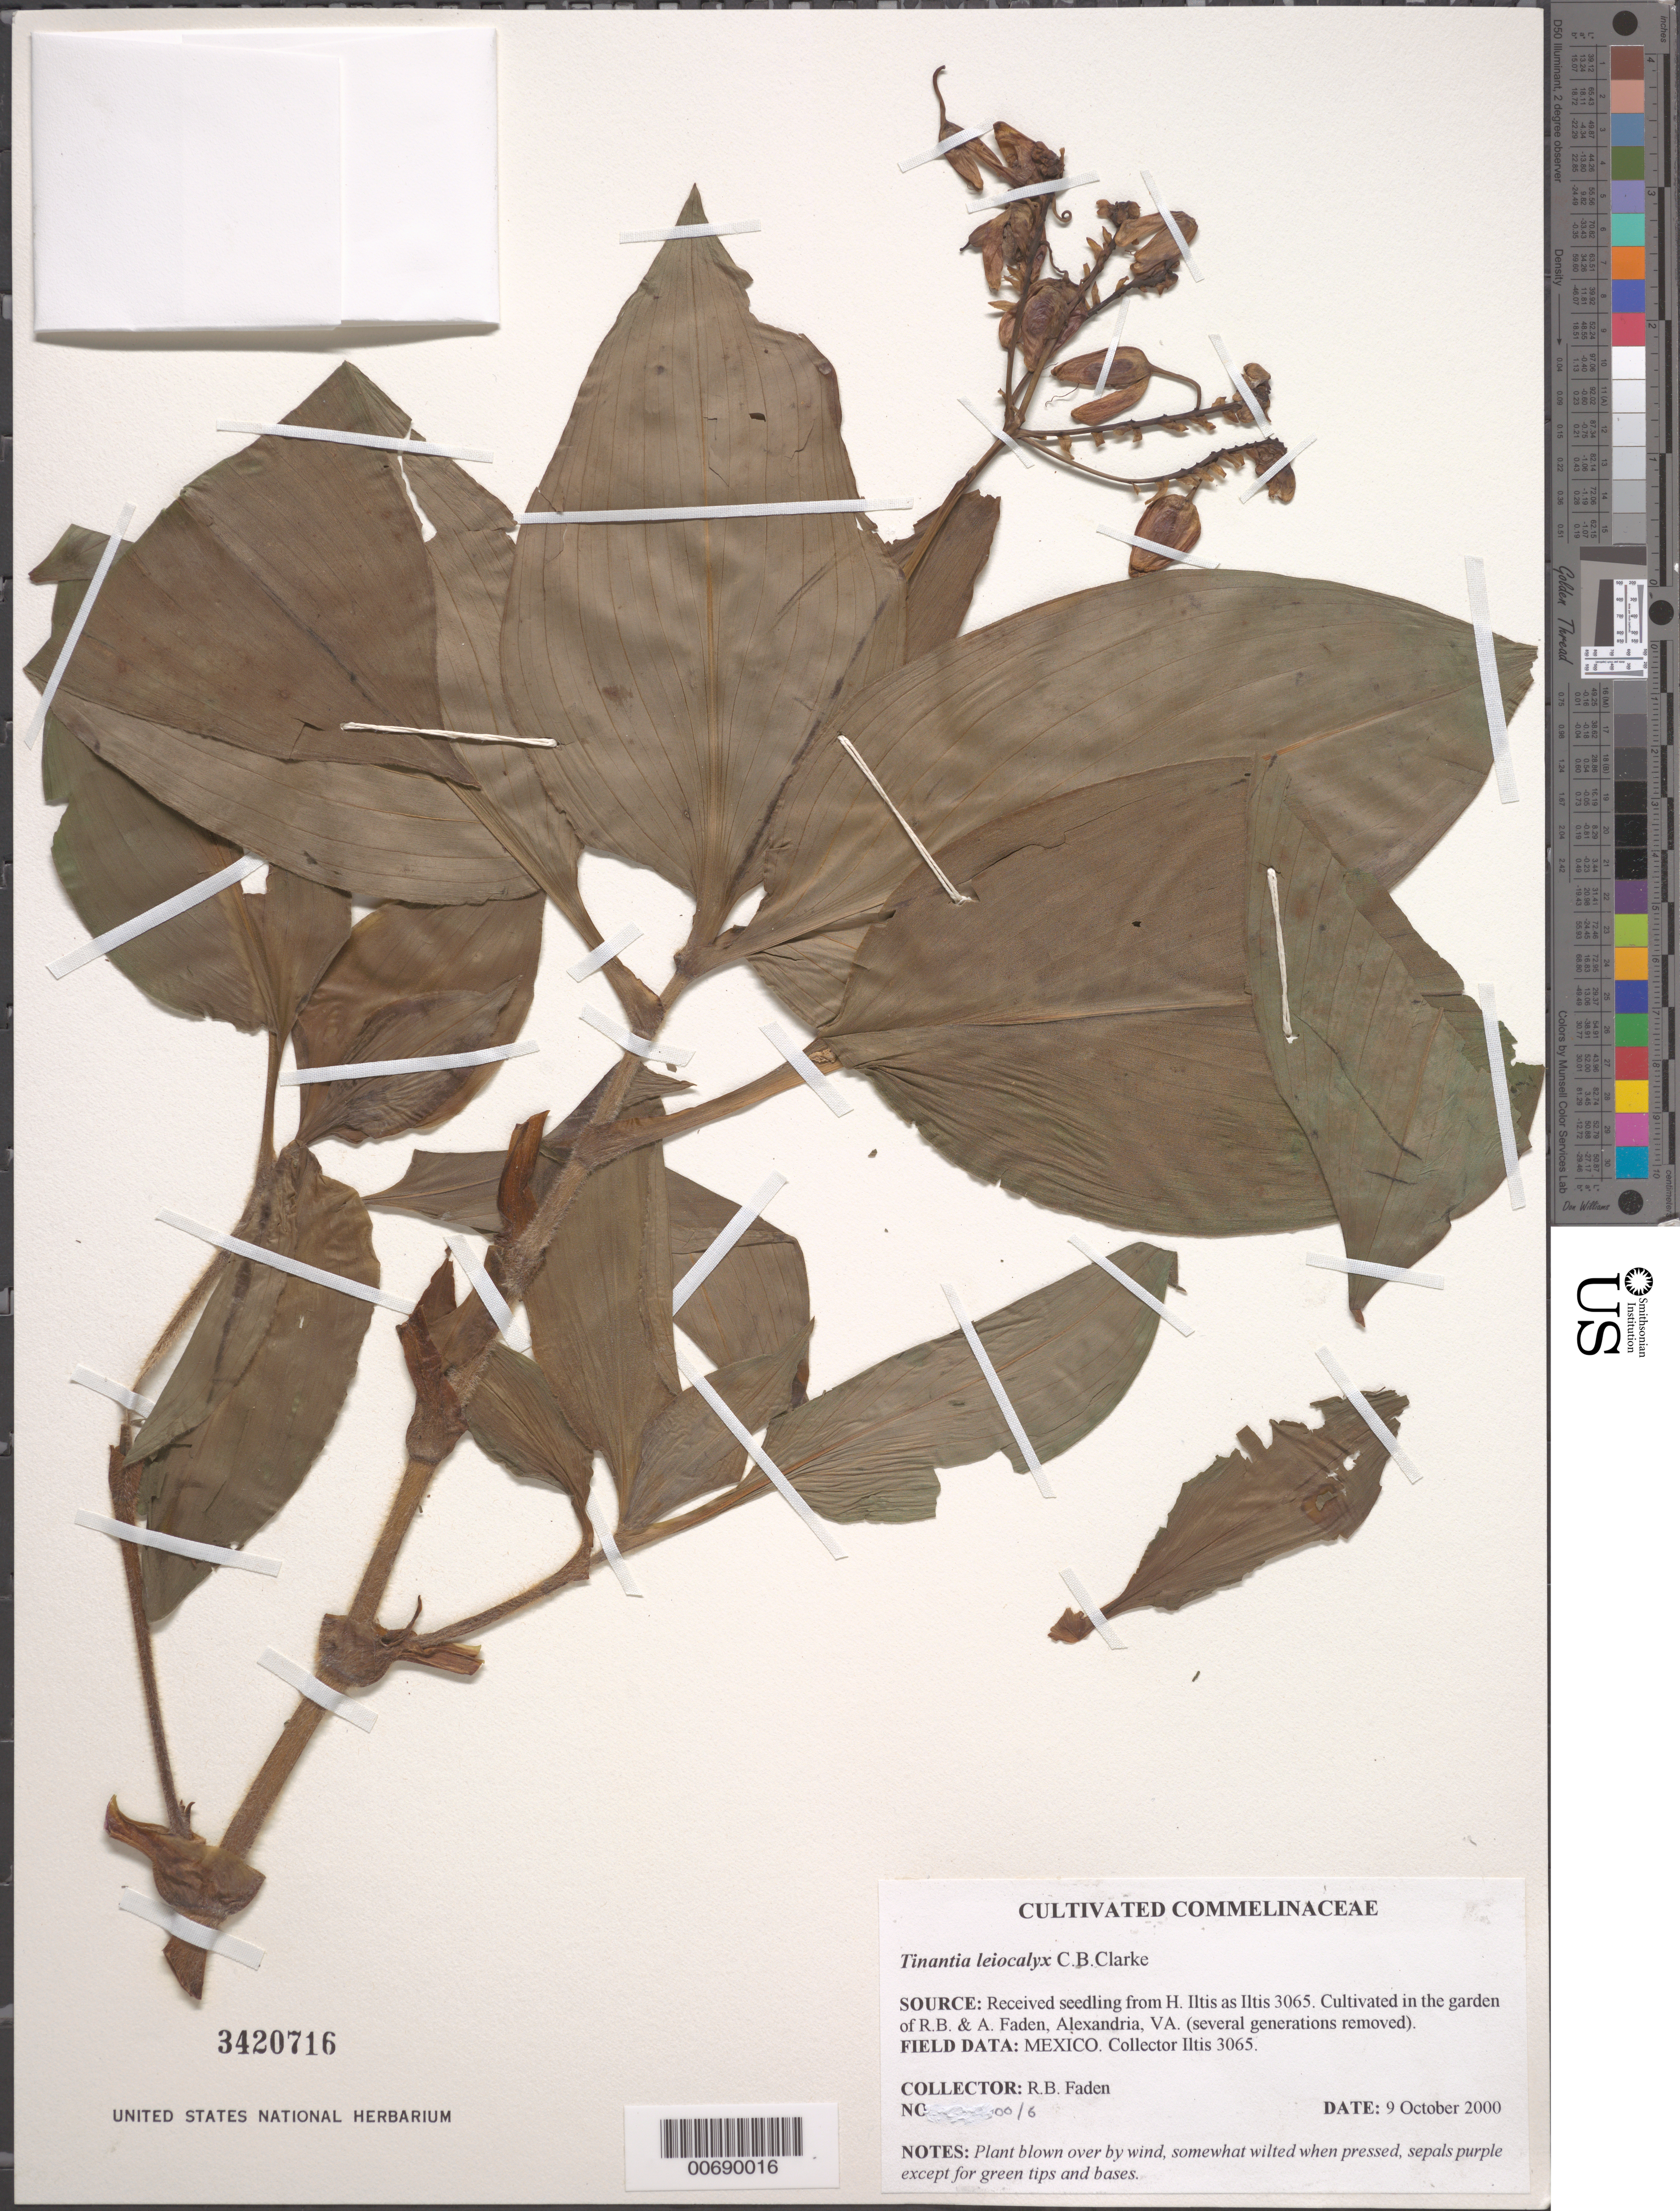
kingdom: Plantae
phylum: Tracheophyta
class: Liliopsida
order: Commelinales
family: Commelinaceae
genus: Tinantia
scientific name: Tinantia leiocalyx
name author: C.B. Clarke in Donn. Sm.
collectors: R. B. Faden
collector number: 00/6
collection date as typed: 09 Oct 2000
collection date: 2000-10-09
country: United States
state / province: Virginia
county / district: City of Alexandria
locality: Alexandria.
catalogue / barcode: US 3420716